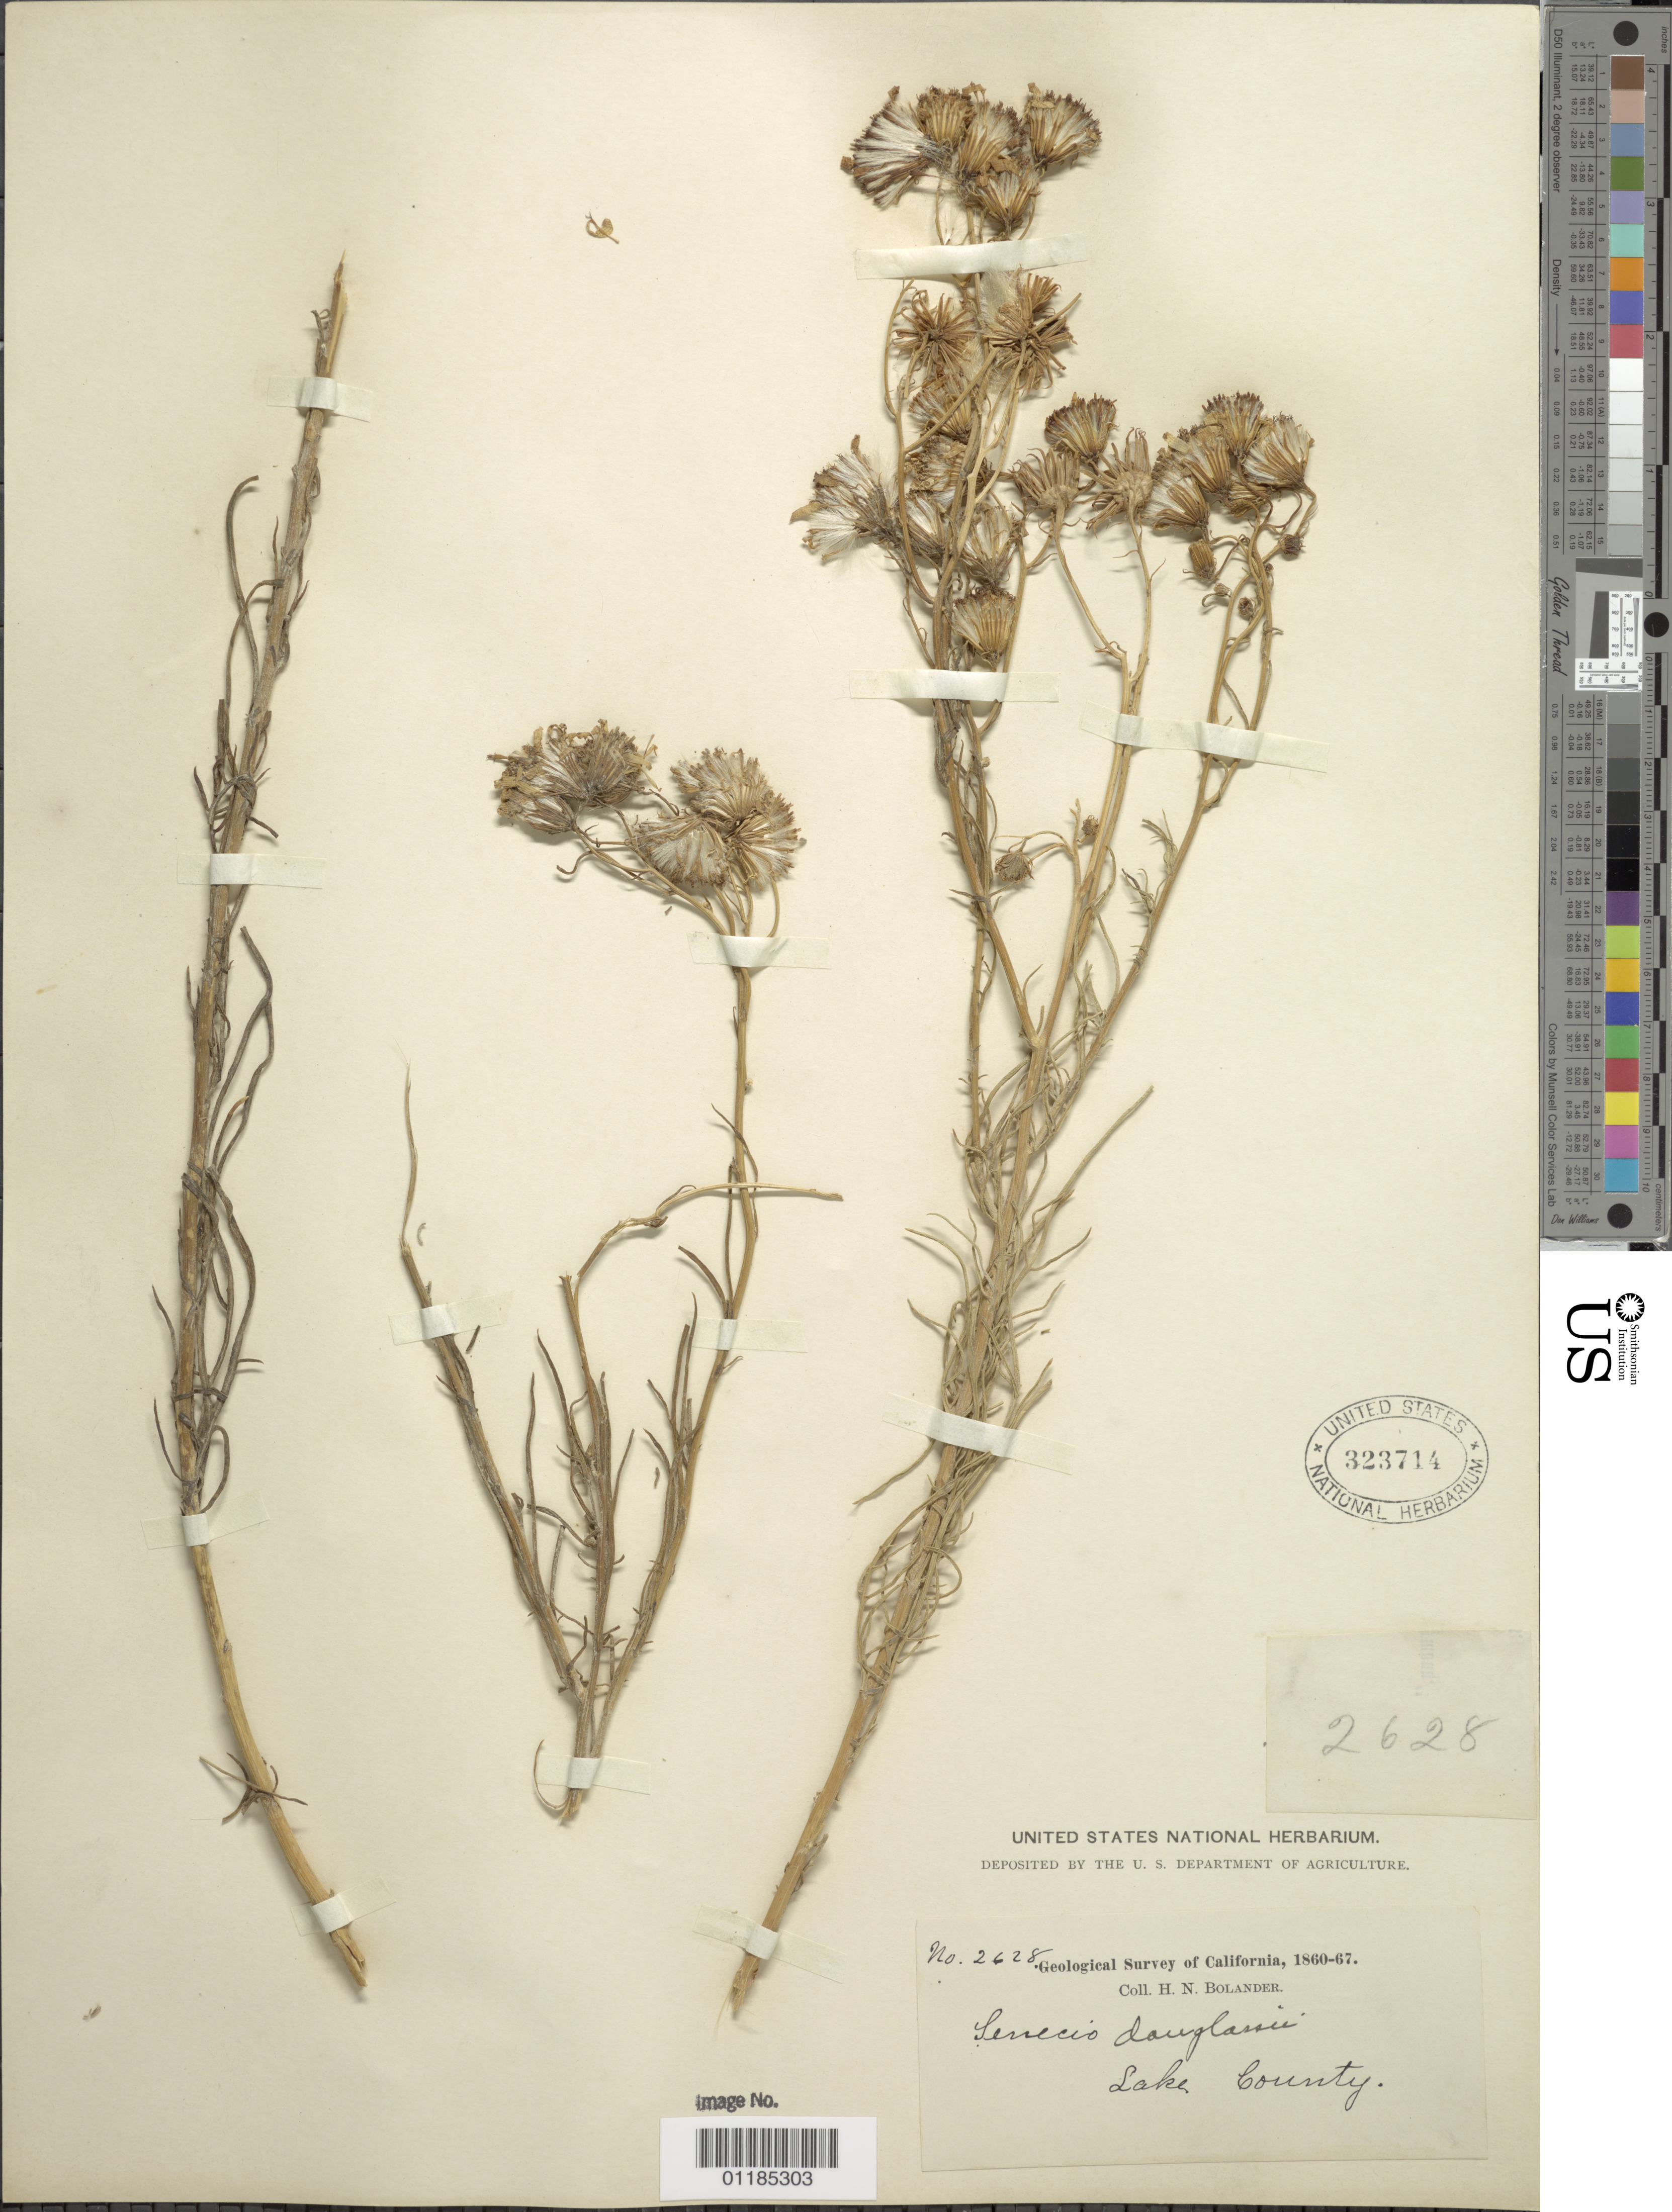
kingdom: Plantae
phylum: Tracheophyta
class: Magnoliopsida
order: Asterales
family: Asteraceae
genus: Senecio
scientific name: Senecio flaccidus var. flaccidus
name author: Less.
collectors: H. Bolander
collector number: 2628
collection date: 1860/1867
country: United States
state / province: California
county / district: Lake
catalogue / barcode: US 323714